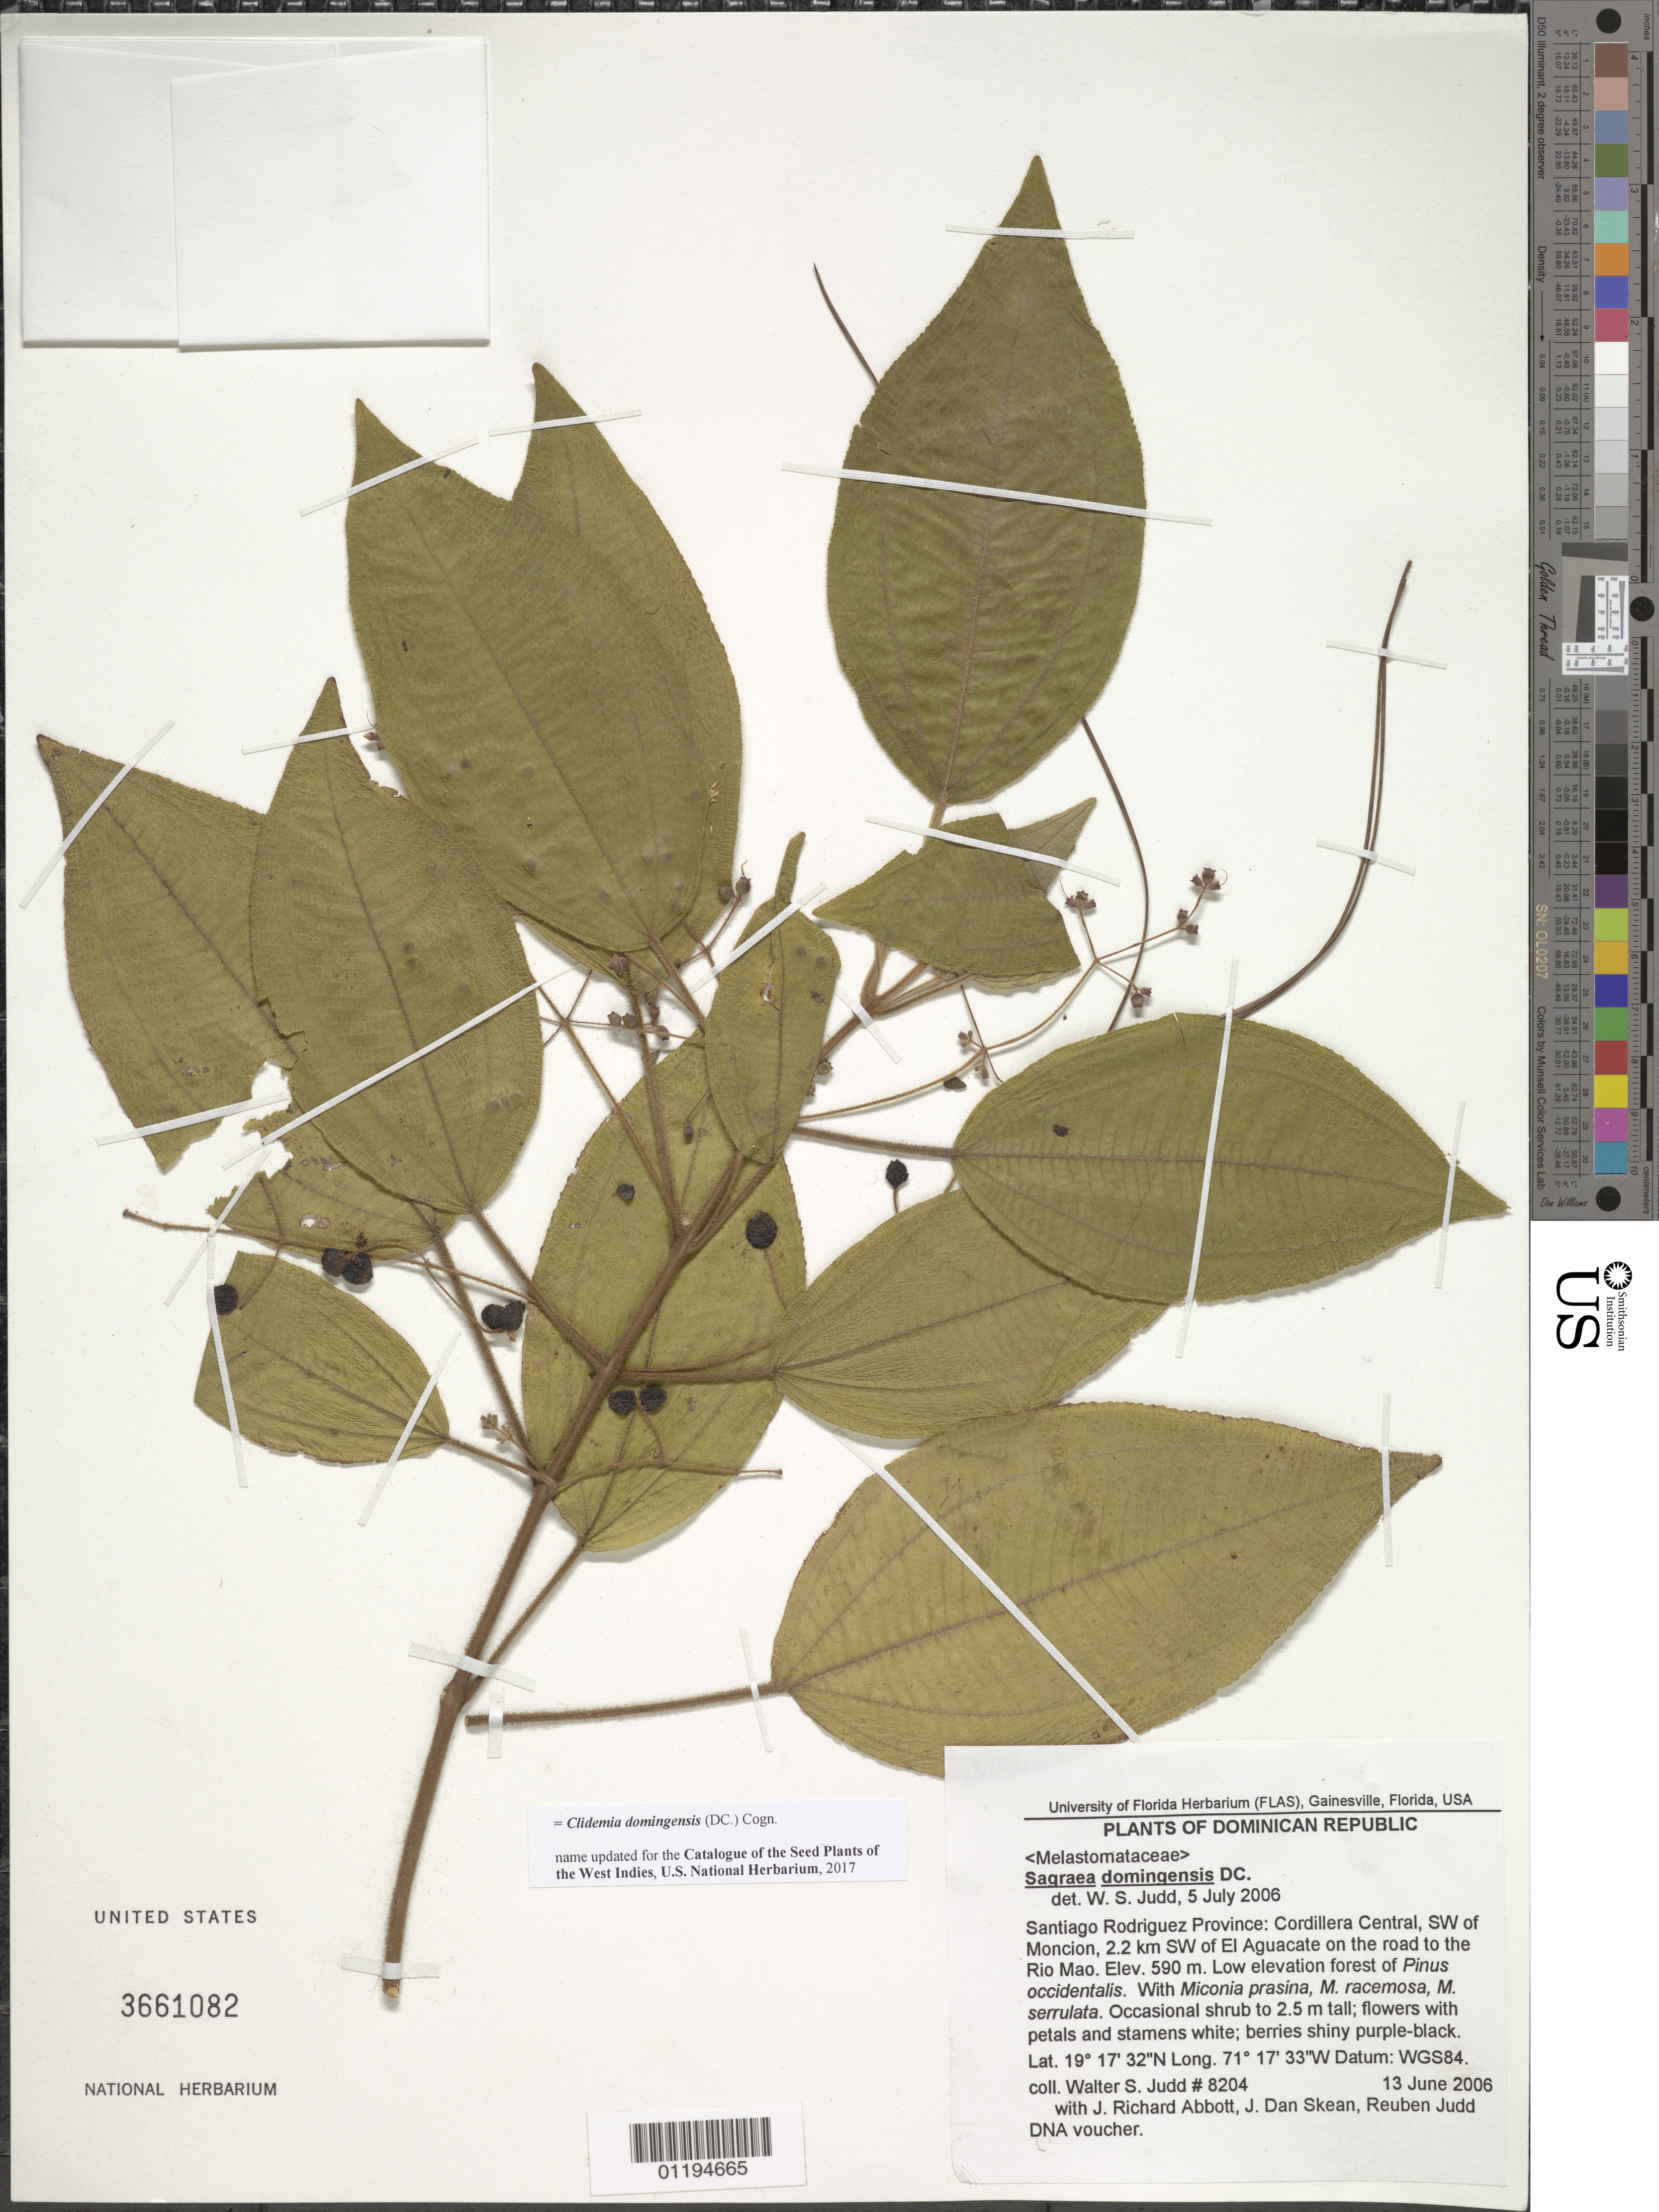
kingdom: Plantae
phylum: Tracheophyta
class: Magnoliopsida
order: Myrtales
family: Melastomataceae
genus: Clidemia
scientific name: Clidemia domingensis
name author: (DC.) Cogn.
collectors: W. S. Judd, J. R. Abbott, J. Skean & R. Judd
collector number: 8204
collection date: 2006-06-13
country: Dominican Republic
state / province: Santiago Rodriguez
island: Hispaniola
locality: SW of Moncion, 2.2km SW of El Aguacate on the rd. to Rio Mao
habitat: Low elevation forest of Pinus occidentalis. With Miconia prasina, M. racemosa, M. serrulata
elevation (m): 590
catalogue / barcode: US 3661082